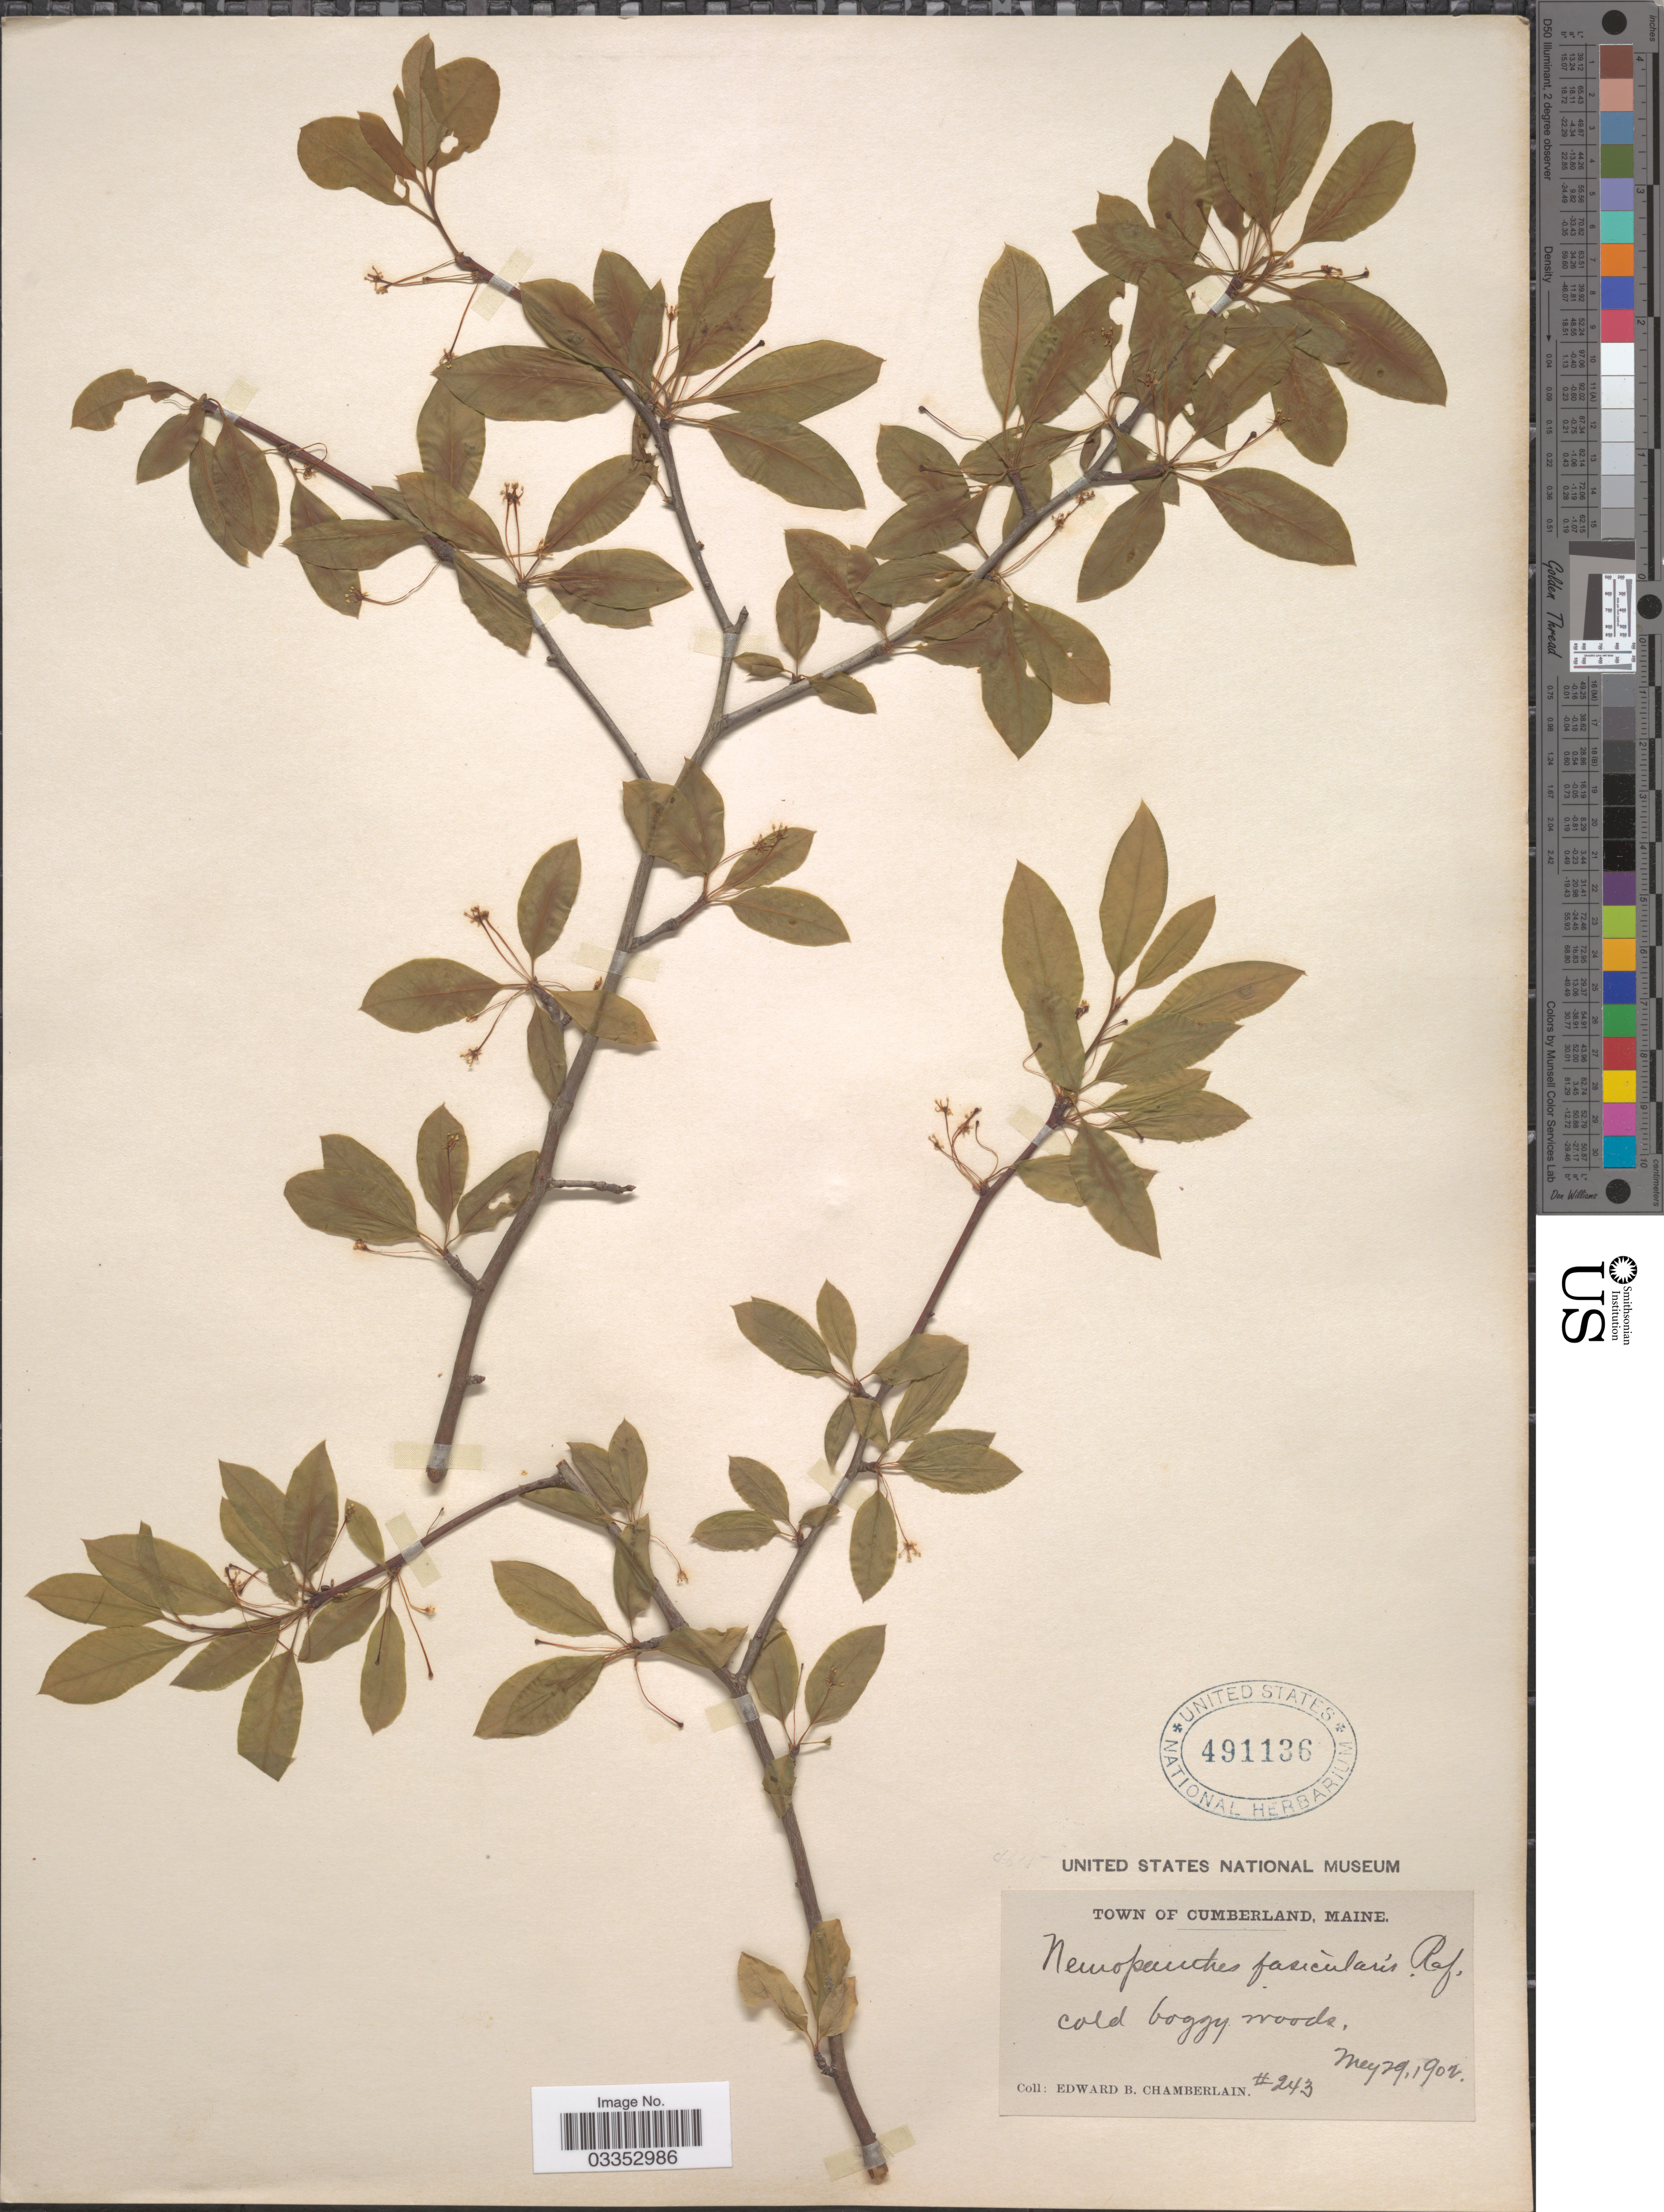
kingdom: Plantae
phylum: Tracheophyta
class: Magnoliopsida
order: Aquifoliales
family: Aquifoliaceae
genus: Nemopanthus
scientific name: Nemopanthus mucronatus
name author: (L.) Trel.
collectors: E. Chamberlain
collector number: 243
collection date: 1902-05-29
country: United States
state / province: Maine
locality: Town of Cumberland.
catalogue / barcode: US 491136